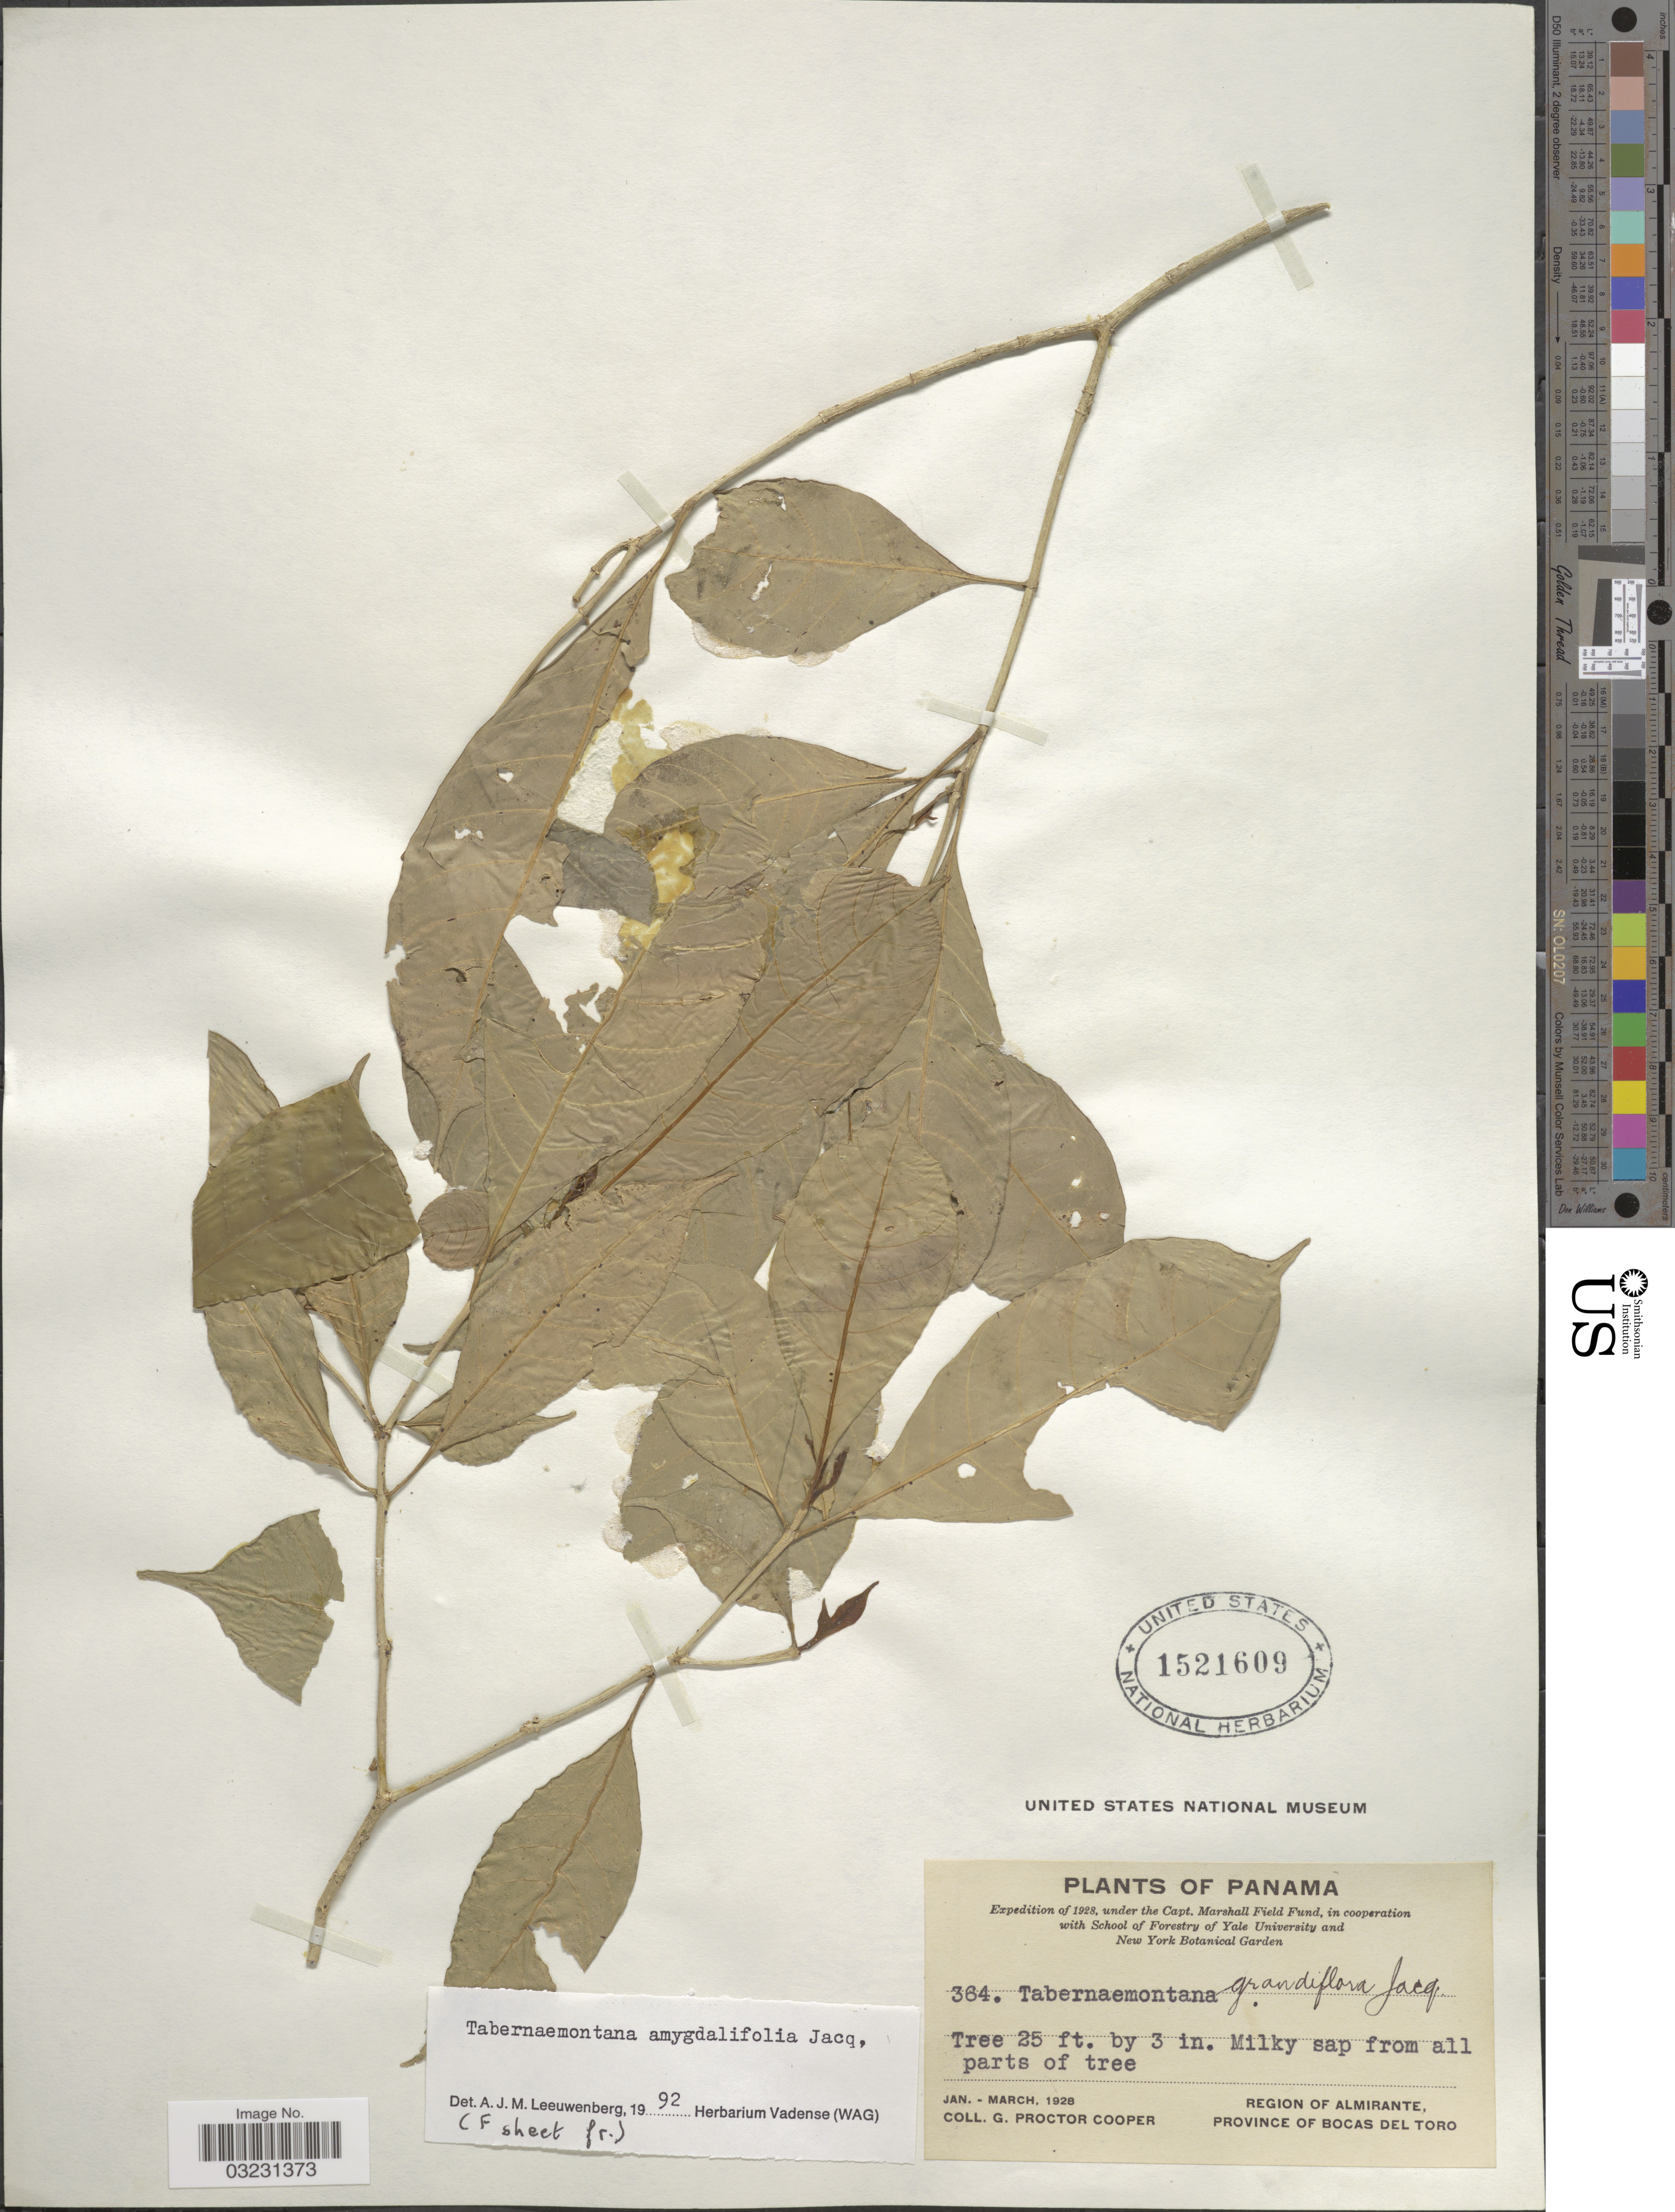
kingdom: Plantae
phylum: Tracheophyta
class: Magnoliopsida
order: Gentianales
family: Apocynaceae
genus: Tabernaemontana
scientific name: Tabernaemontana amygdalifolia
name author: Jacq.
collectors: G. Cooper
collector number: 364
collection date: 1928-01/1928-03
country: Panama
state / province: Bocas del Toro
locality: Region of Almirante.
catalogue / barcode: US 1521609